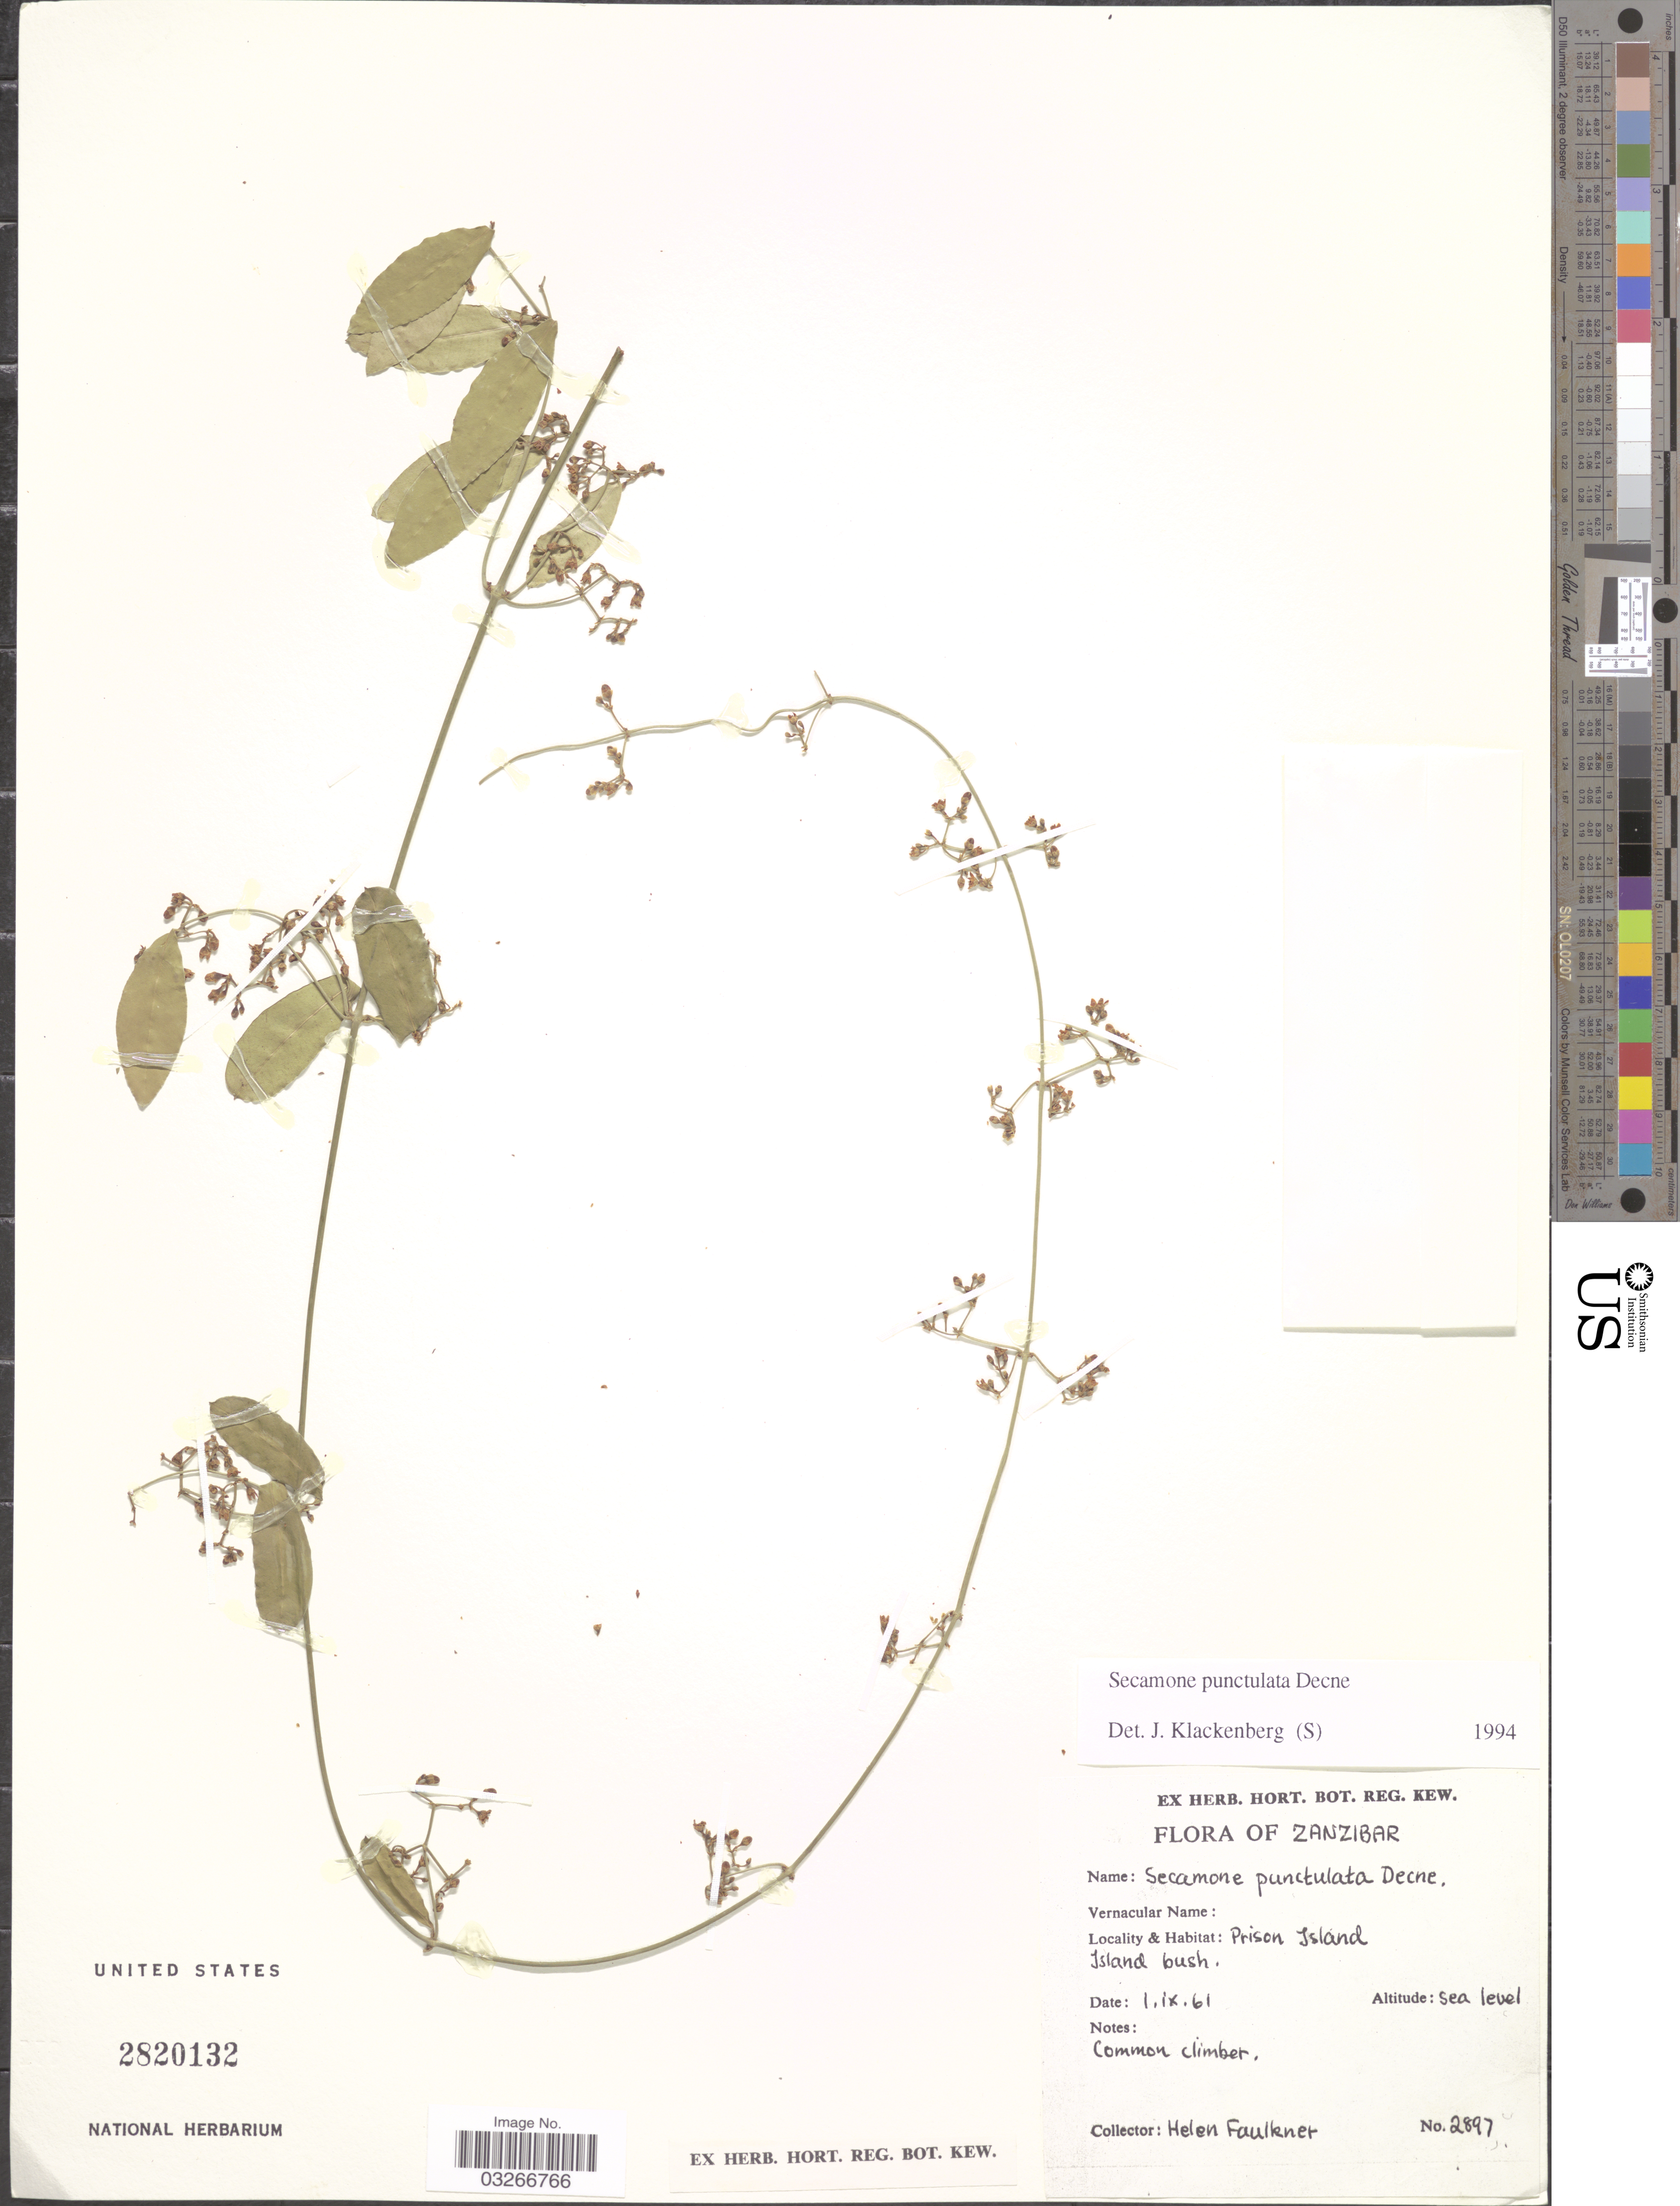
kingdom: Plantae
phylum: Tracheophyta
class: Magnoliopsida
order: Gentianales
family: Apocynaceae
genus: Secamone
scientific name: Secamone punctulata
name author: Decne.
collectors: H. Faulkner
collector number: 2897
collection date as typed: Transcribed d/m/y: 1/9/61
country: Tanzania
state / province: Zanzibar Urban/West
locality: Prison Island, Island bush.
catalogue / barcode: US 2820132